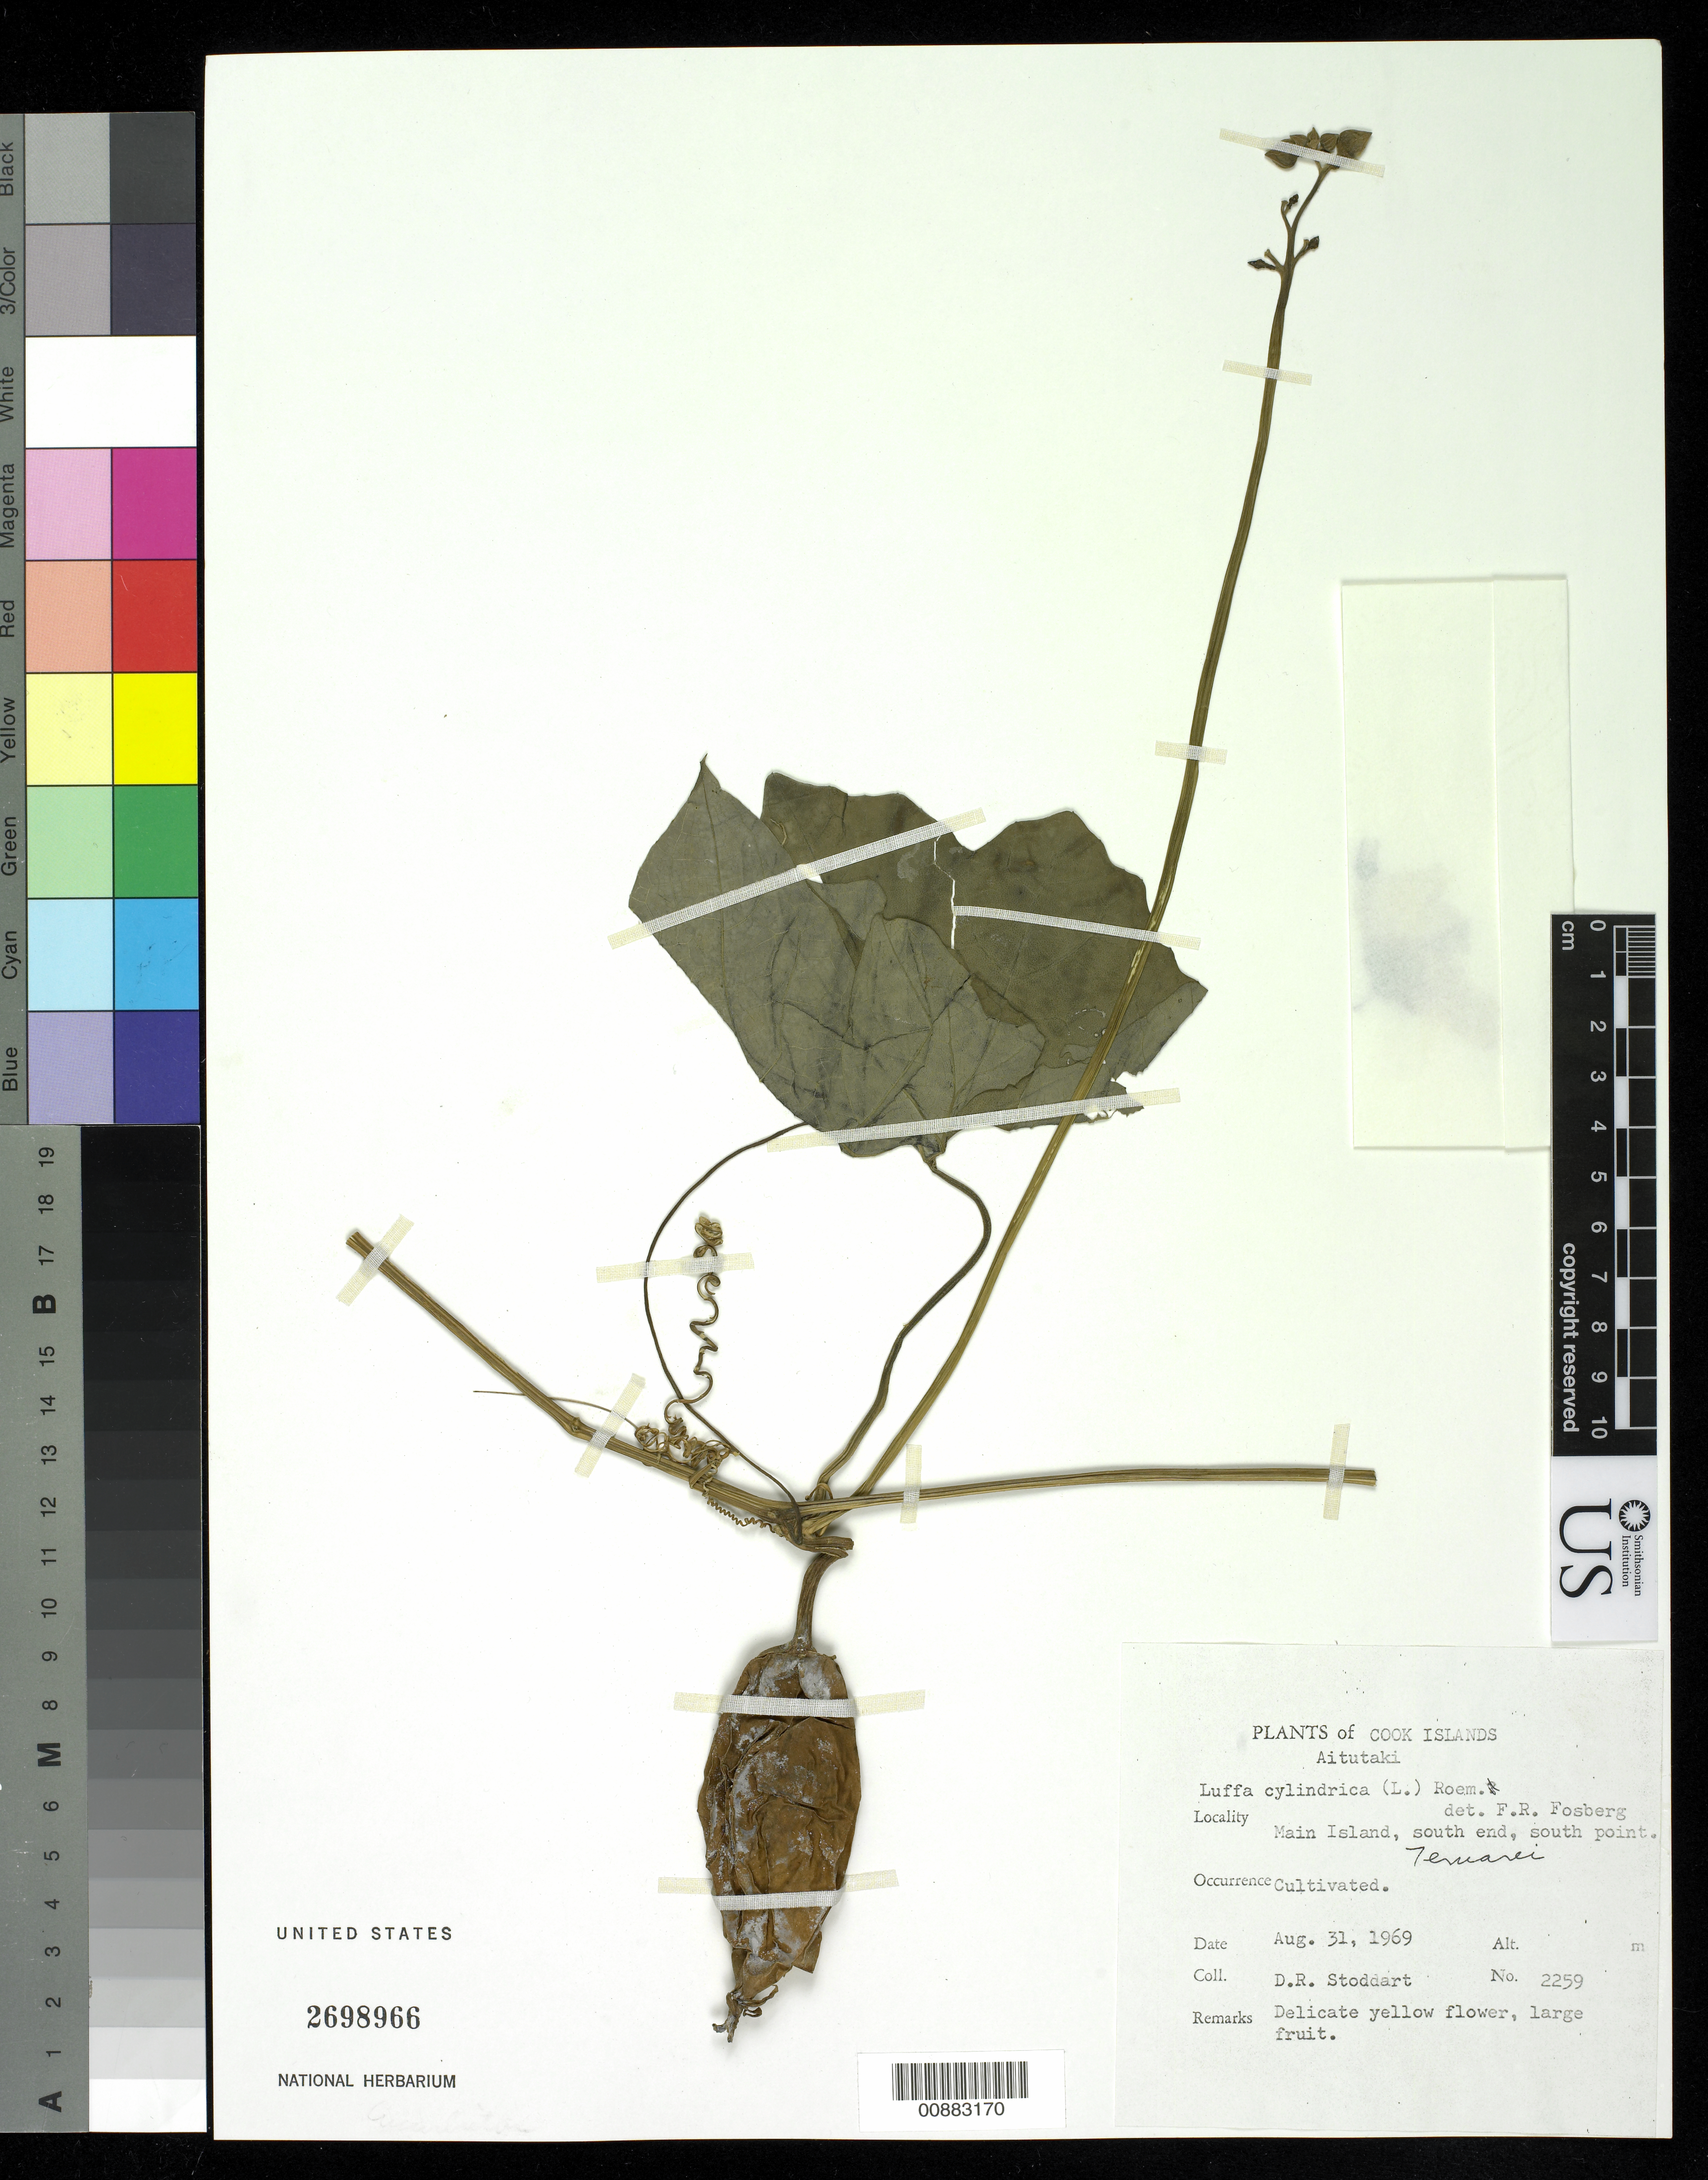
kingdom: Plantae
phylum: Tracheophyta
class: Magnoliopsida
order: Cucurbitales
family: Cucurbitaceae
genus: Luffa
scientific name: Luffa aegyptiaca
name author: Mill.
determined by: Strong, Mark T., (BOT), Smithsonian Institution - National Museum of Natural History (UNITED STATES)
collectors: D. R. Stoddart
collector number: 2259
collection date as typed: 31 Aug 1969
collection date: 1969-08-31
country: Cook Islands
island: Aitutaki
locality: Main Island, south end, south point. Lower Cook Is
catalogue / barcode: US 2698966